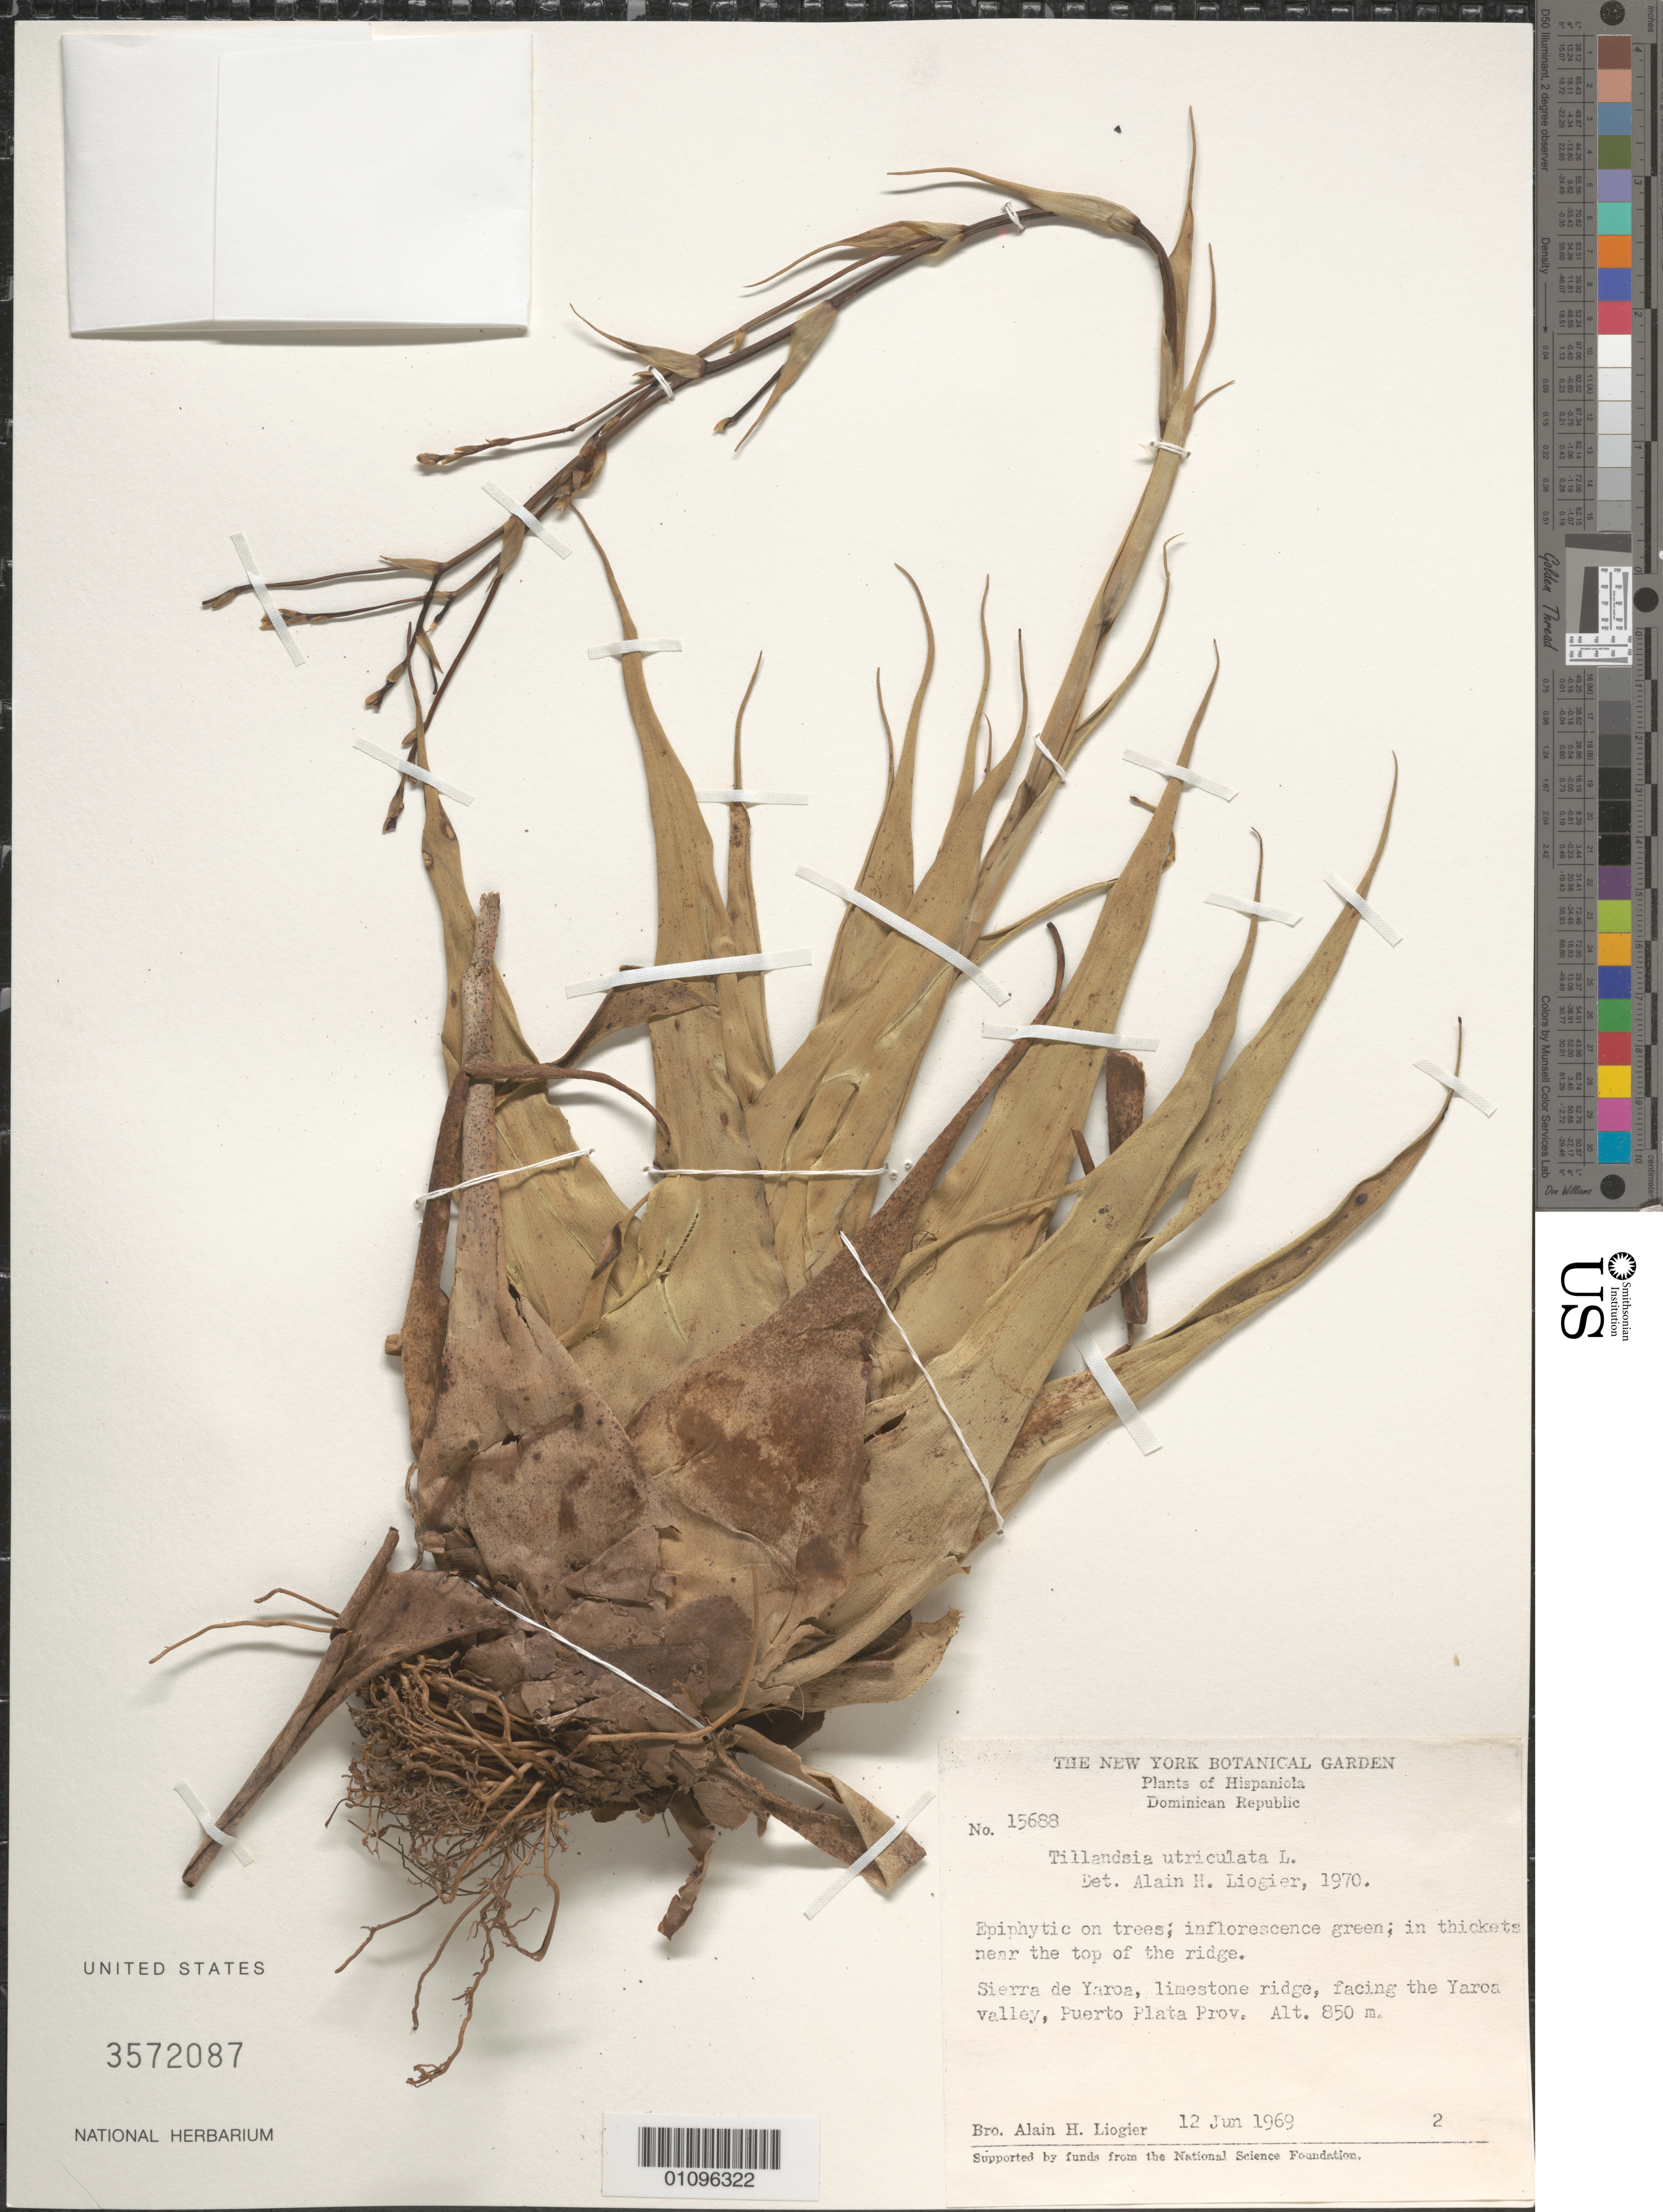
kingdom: Plantae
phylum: Tracheophyta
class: Liliopsida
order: Poales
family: Bromeliaceae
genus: Tillandsia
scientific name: Tillandsia utriculata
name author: L.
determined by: Liogier, Alain H.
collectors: A. H. Liogier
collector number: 15688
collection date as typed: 12 Jun 1969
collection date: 1969-06-12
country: Dominican Republic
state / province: Puerto Plata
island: Hispaniola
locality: Sierra de Yaroa, Yaroa valley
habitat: Limestone ridge; in thickets near the top of the ridge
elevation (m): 850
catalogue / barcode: US 3572087